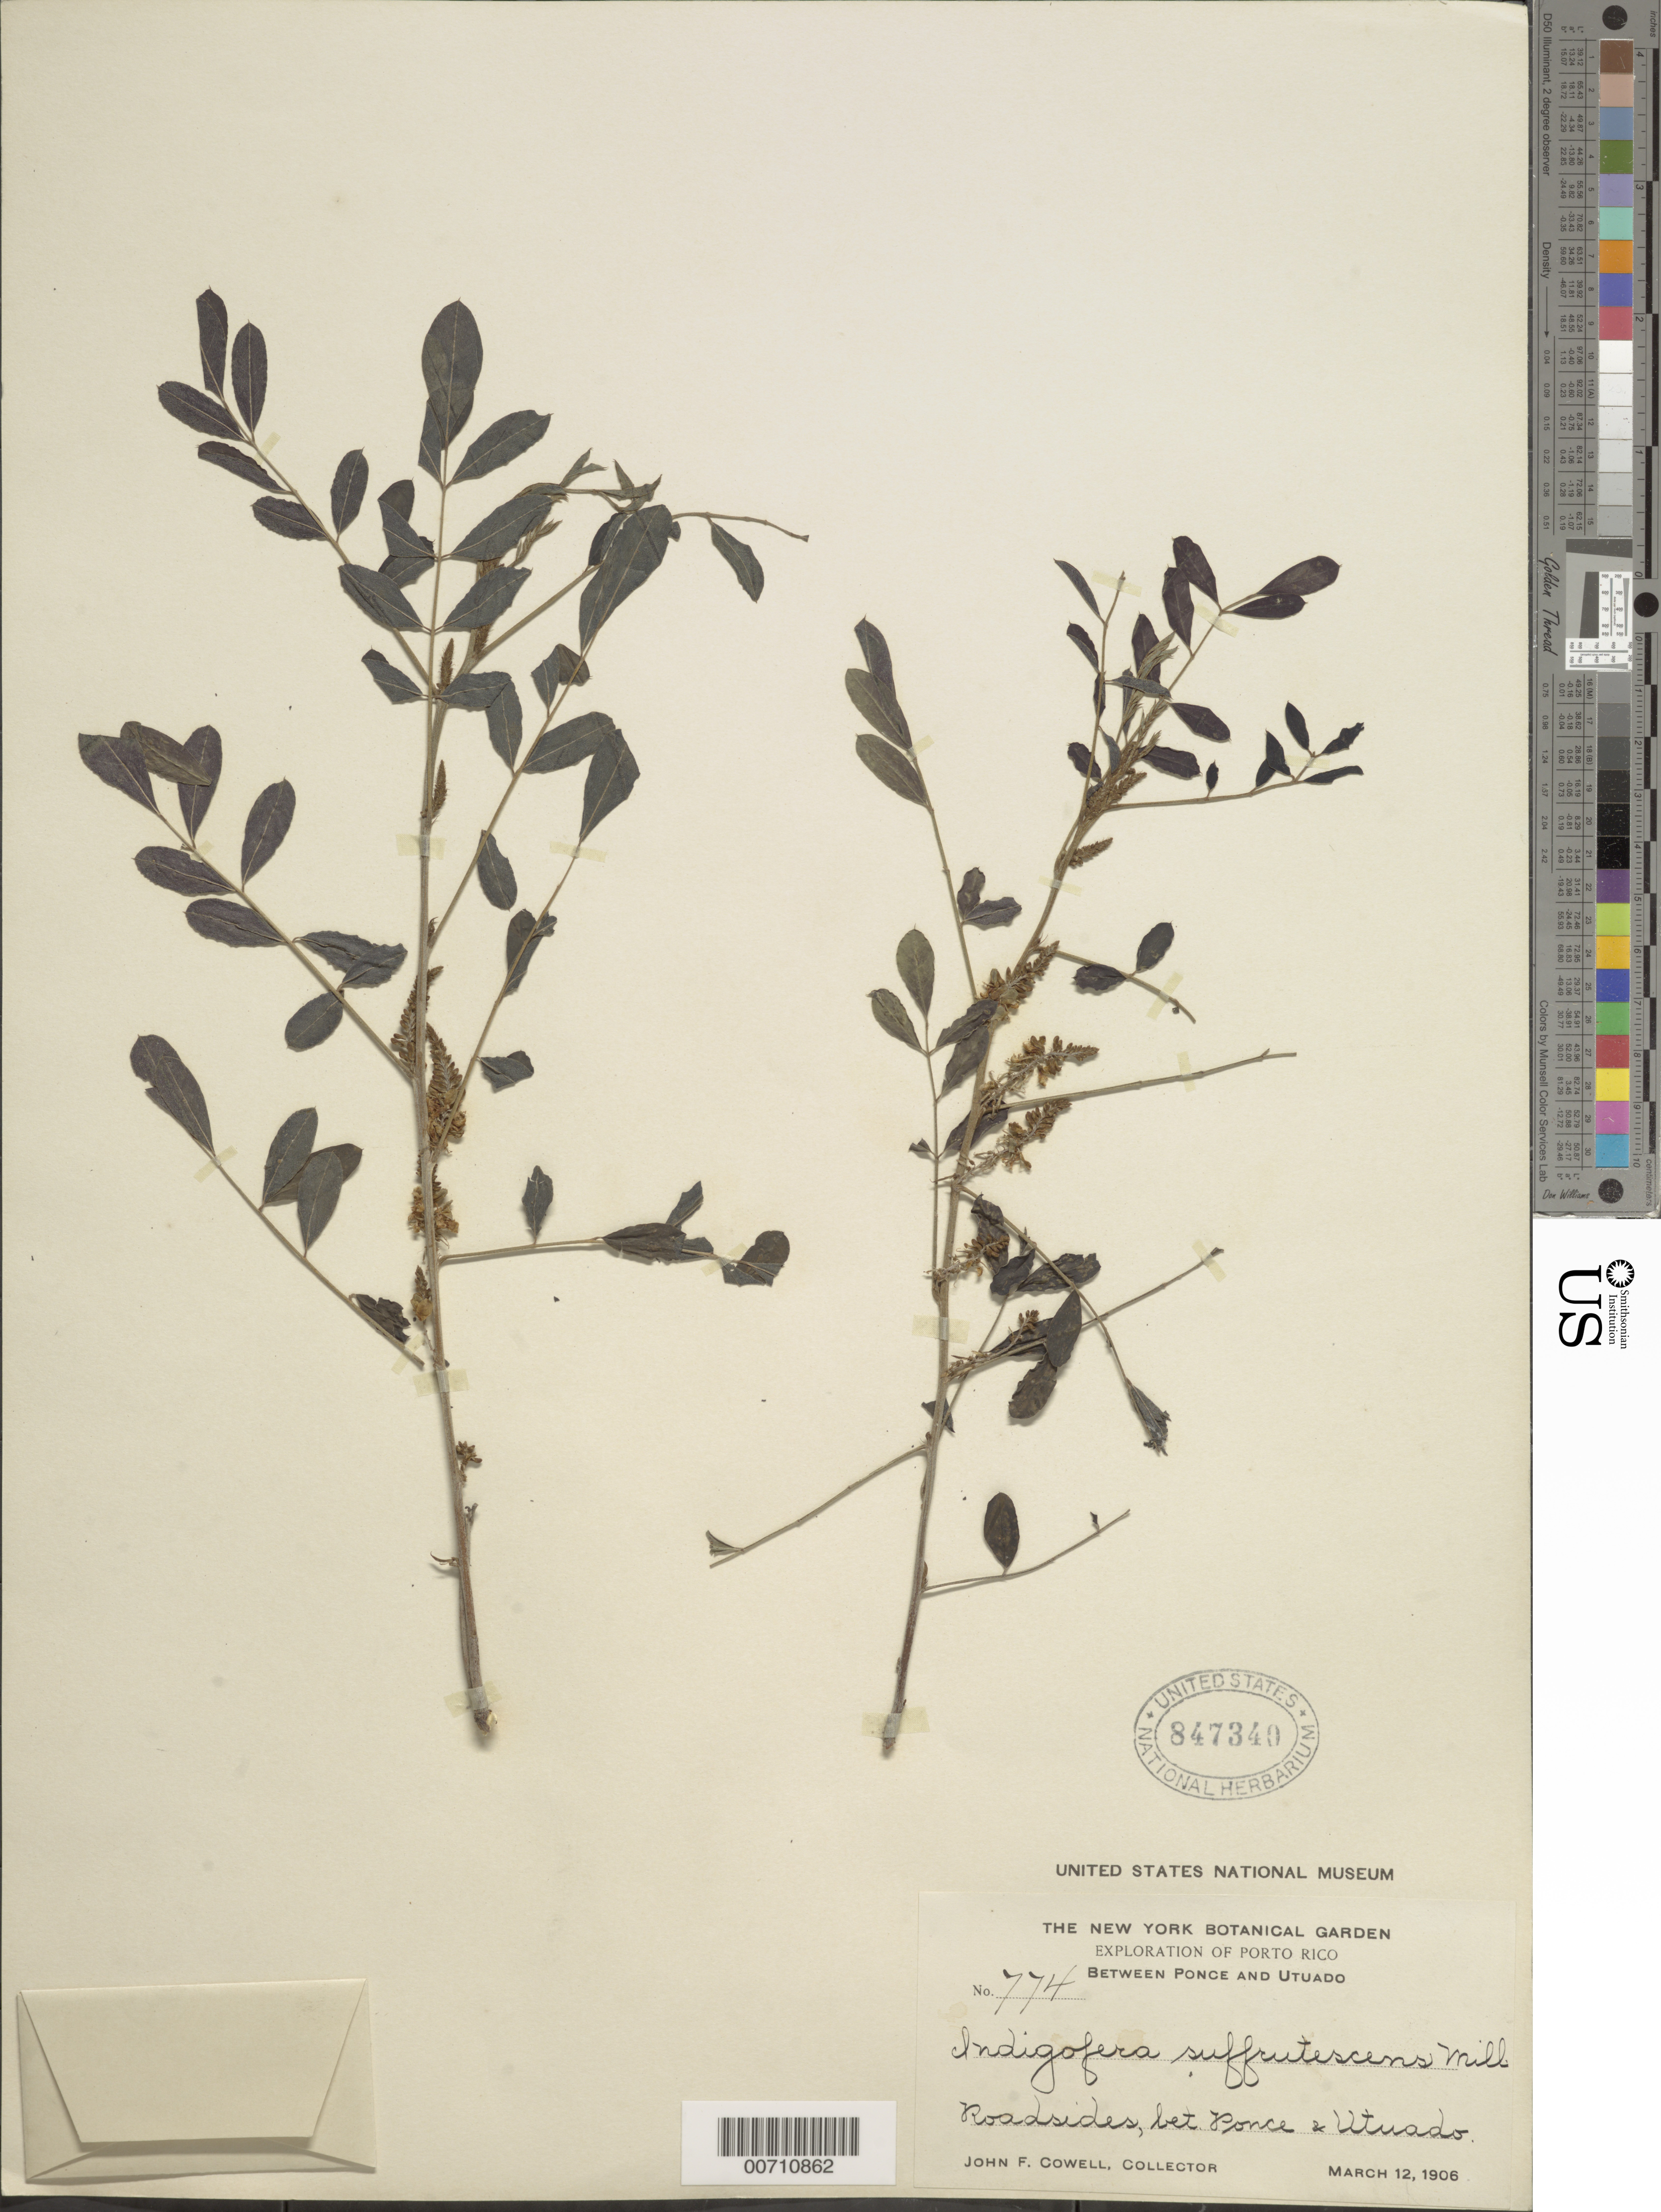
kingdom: Plantae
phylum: Tracheophyta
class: Magnoliopsida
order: Fabales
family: Fabaceae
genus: Indigofera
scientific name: Indigofera suffruticosa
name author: Mill.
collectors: J. F. Cowell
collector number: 774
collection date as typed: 12 Mar 1906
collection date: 1906-03-12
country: Puerto Rico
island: Greater Antilles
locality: Ponce and Utuado, btw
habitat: Roadsides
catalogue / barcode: US 847340